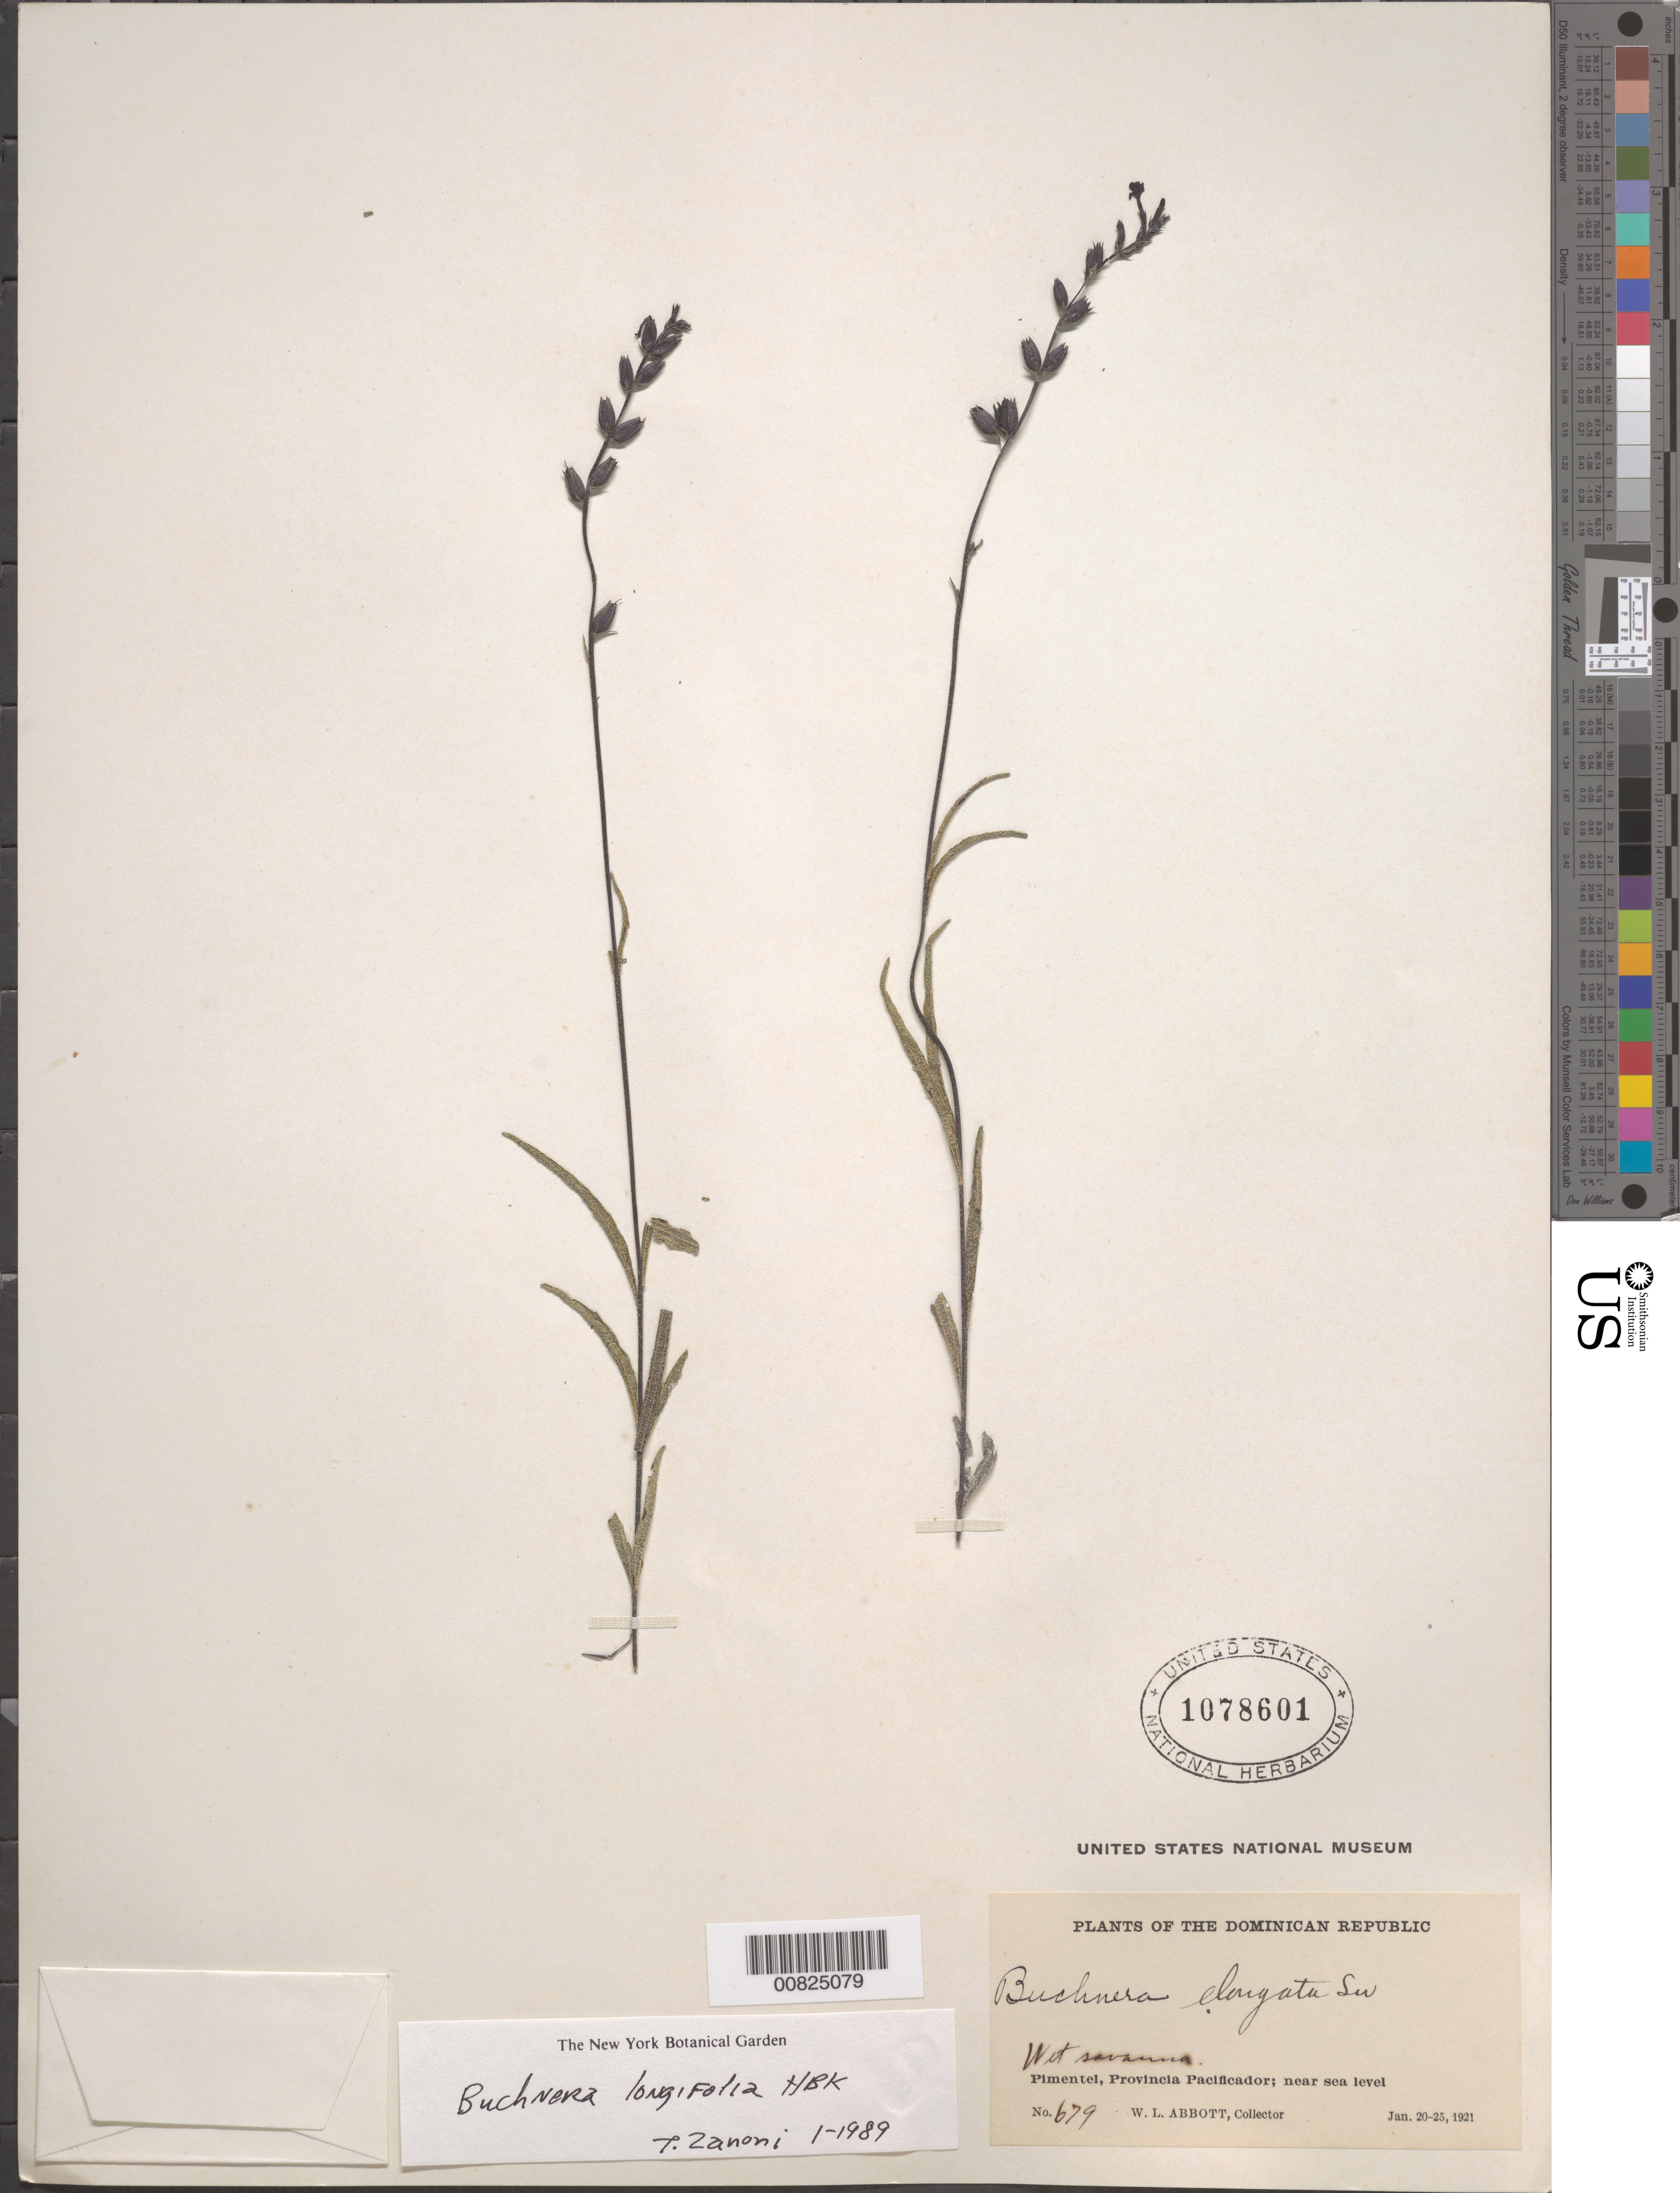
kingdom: Plantae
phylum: Tracheophyta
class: Magnoliopsida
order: Lamiales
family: Orobanchaceae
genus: Buchnera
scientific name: Buchnera longifolia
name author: Kunth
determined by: Zanoni, T. A., (NY), New York Botanical Garden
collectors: W. L. Abbott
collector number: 679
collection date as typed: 20 Jan 1921 to 25 Jan 1921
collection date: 1921-01-20/1921-01-25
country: Dominican Republic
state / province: Duarte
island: Hispaniola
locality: Pimentel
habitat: Wet savanna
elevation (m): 0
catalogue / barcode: US 1078601